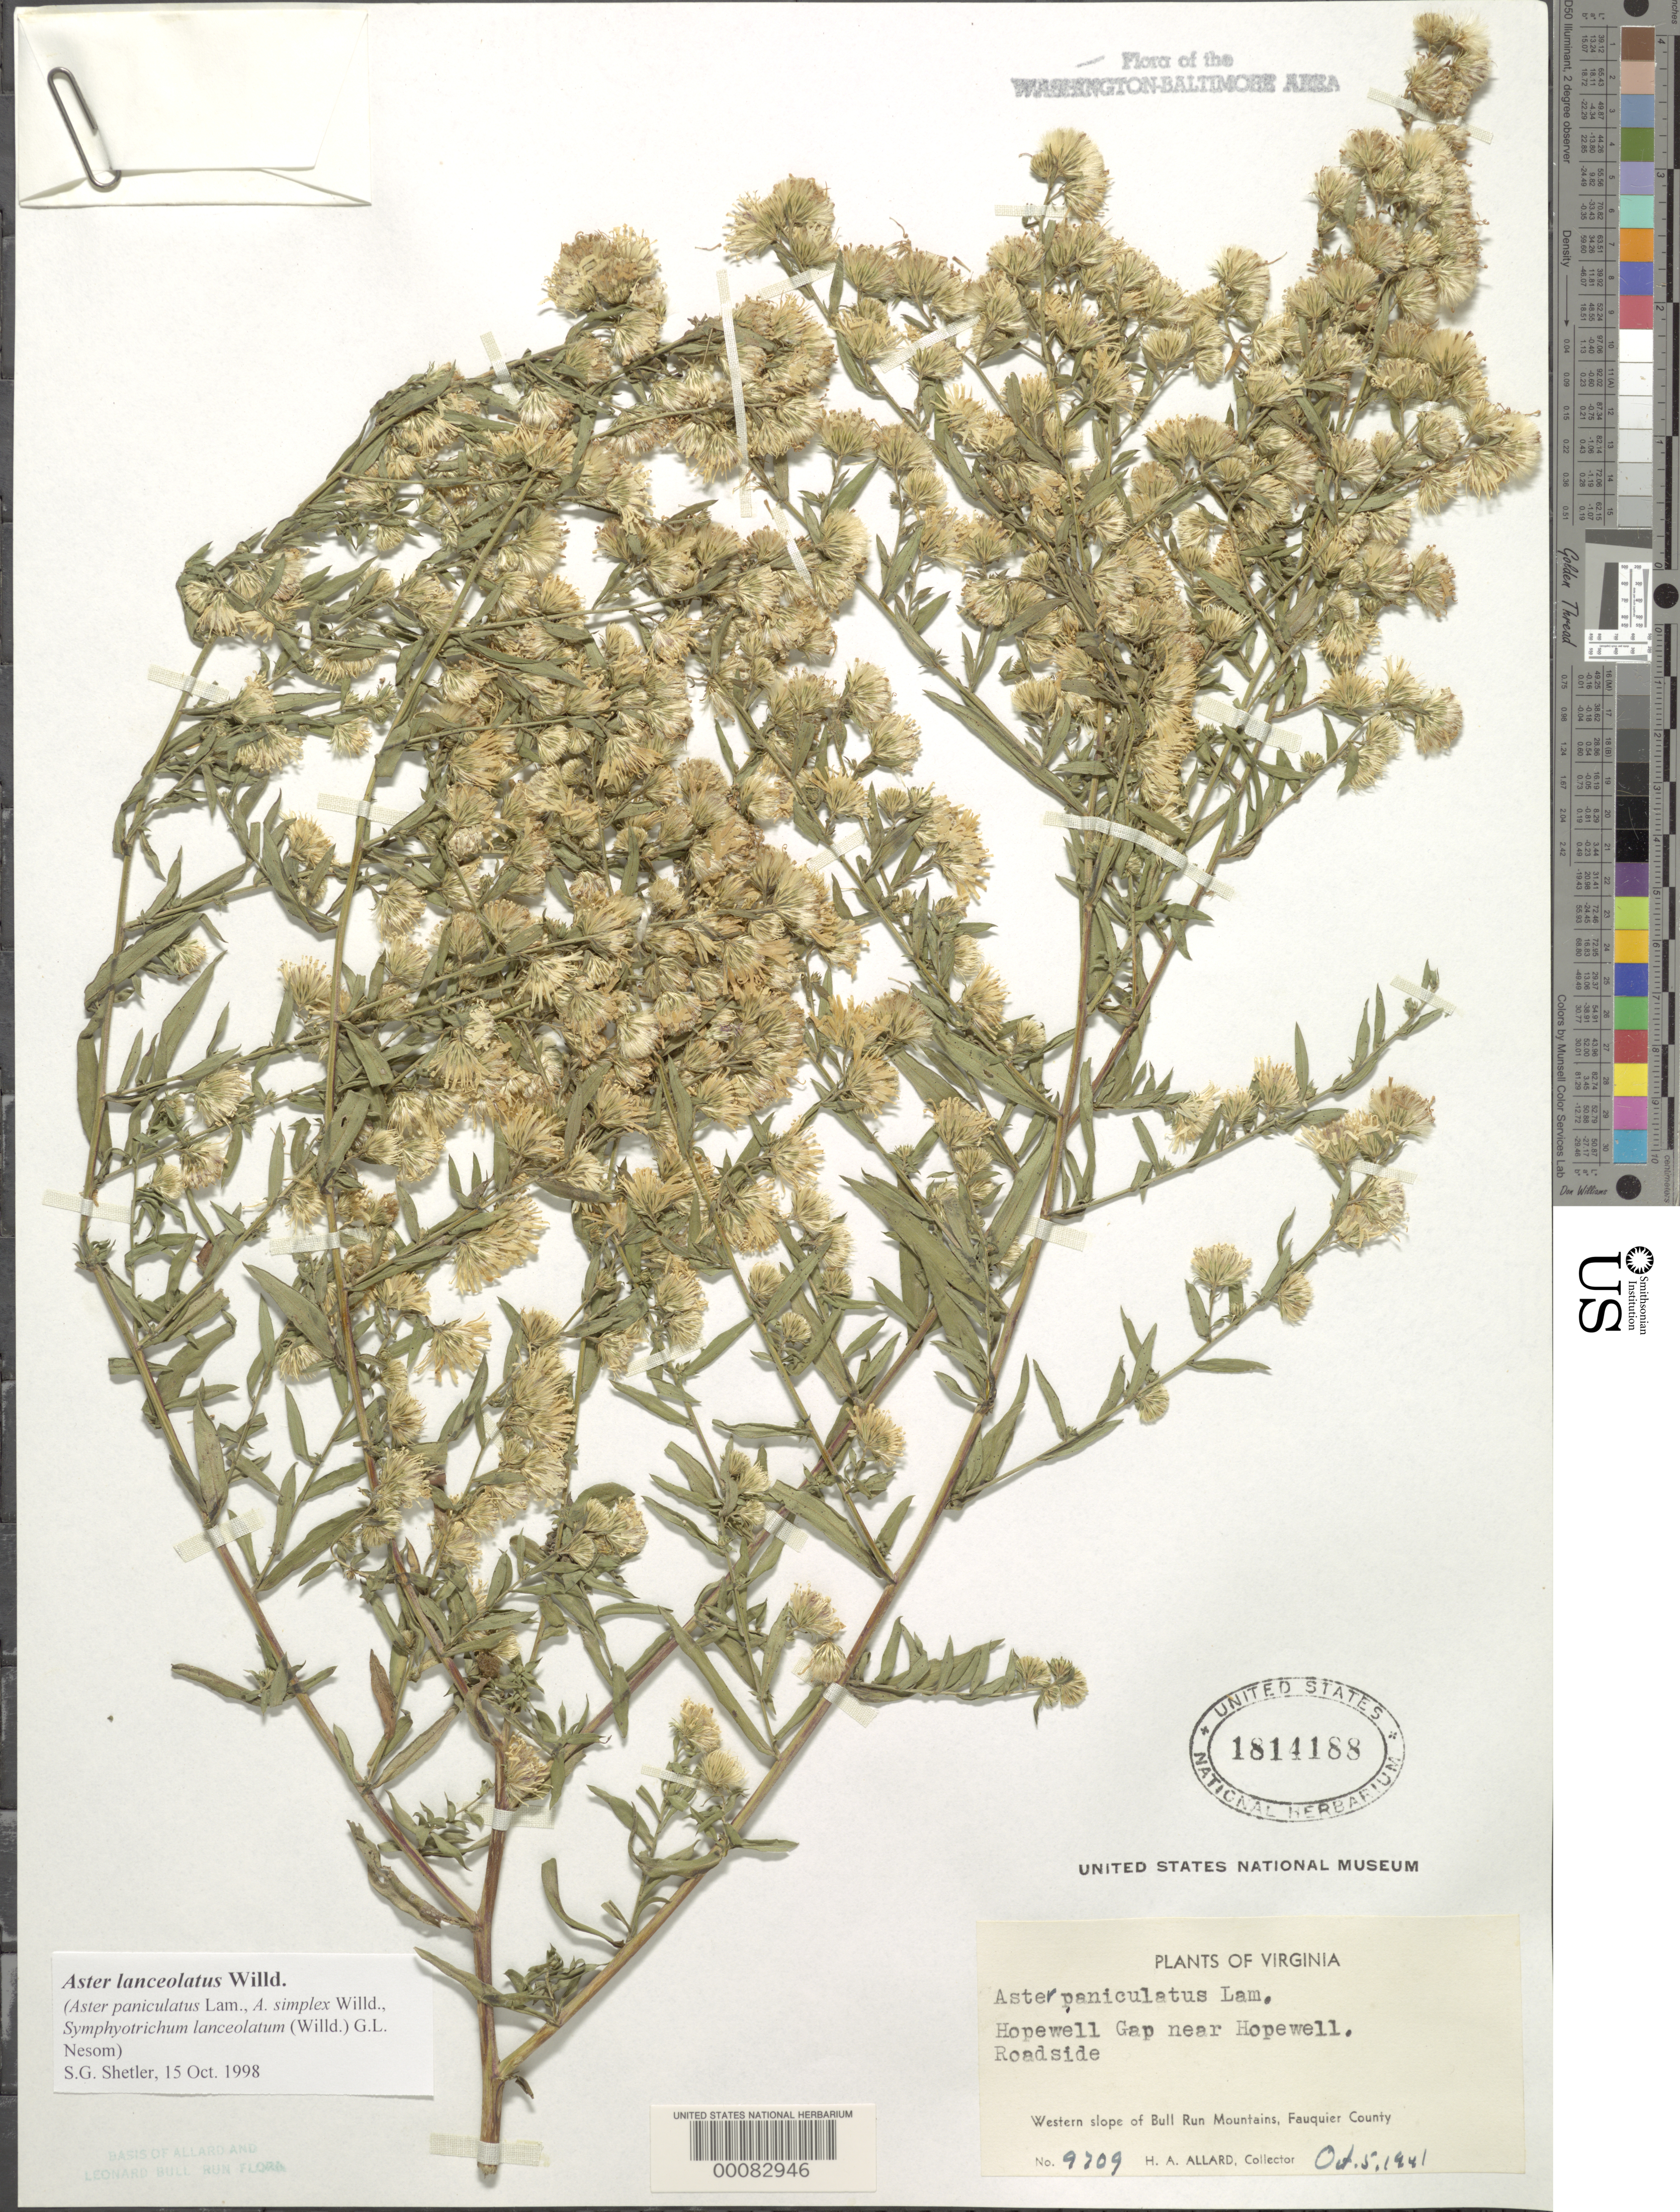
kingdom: Plantae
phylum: Tracheophyta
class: Magnoliopsida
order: Asterales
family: Asteraceae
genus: Symphyotrichum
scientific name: Symphyotrichum lanceolatum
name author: (Willd.) G.L. Nesom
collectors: H. A. Allard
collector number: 9709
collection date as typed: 05 Oct 1941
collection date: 1941-10-05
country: United States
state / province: Virginia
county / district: Fauquier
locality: Hopewell Gap near Hopewell Bull Run Mts.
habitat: Roadside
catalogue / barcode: US 1814188-2